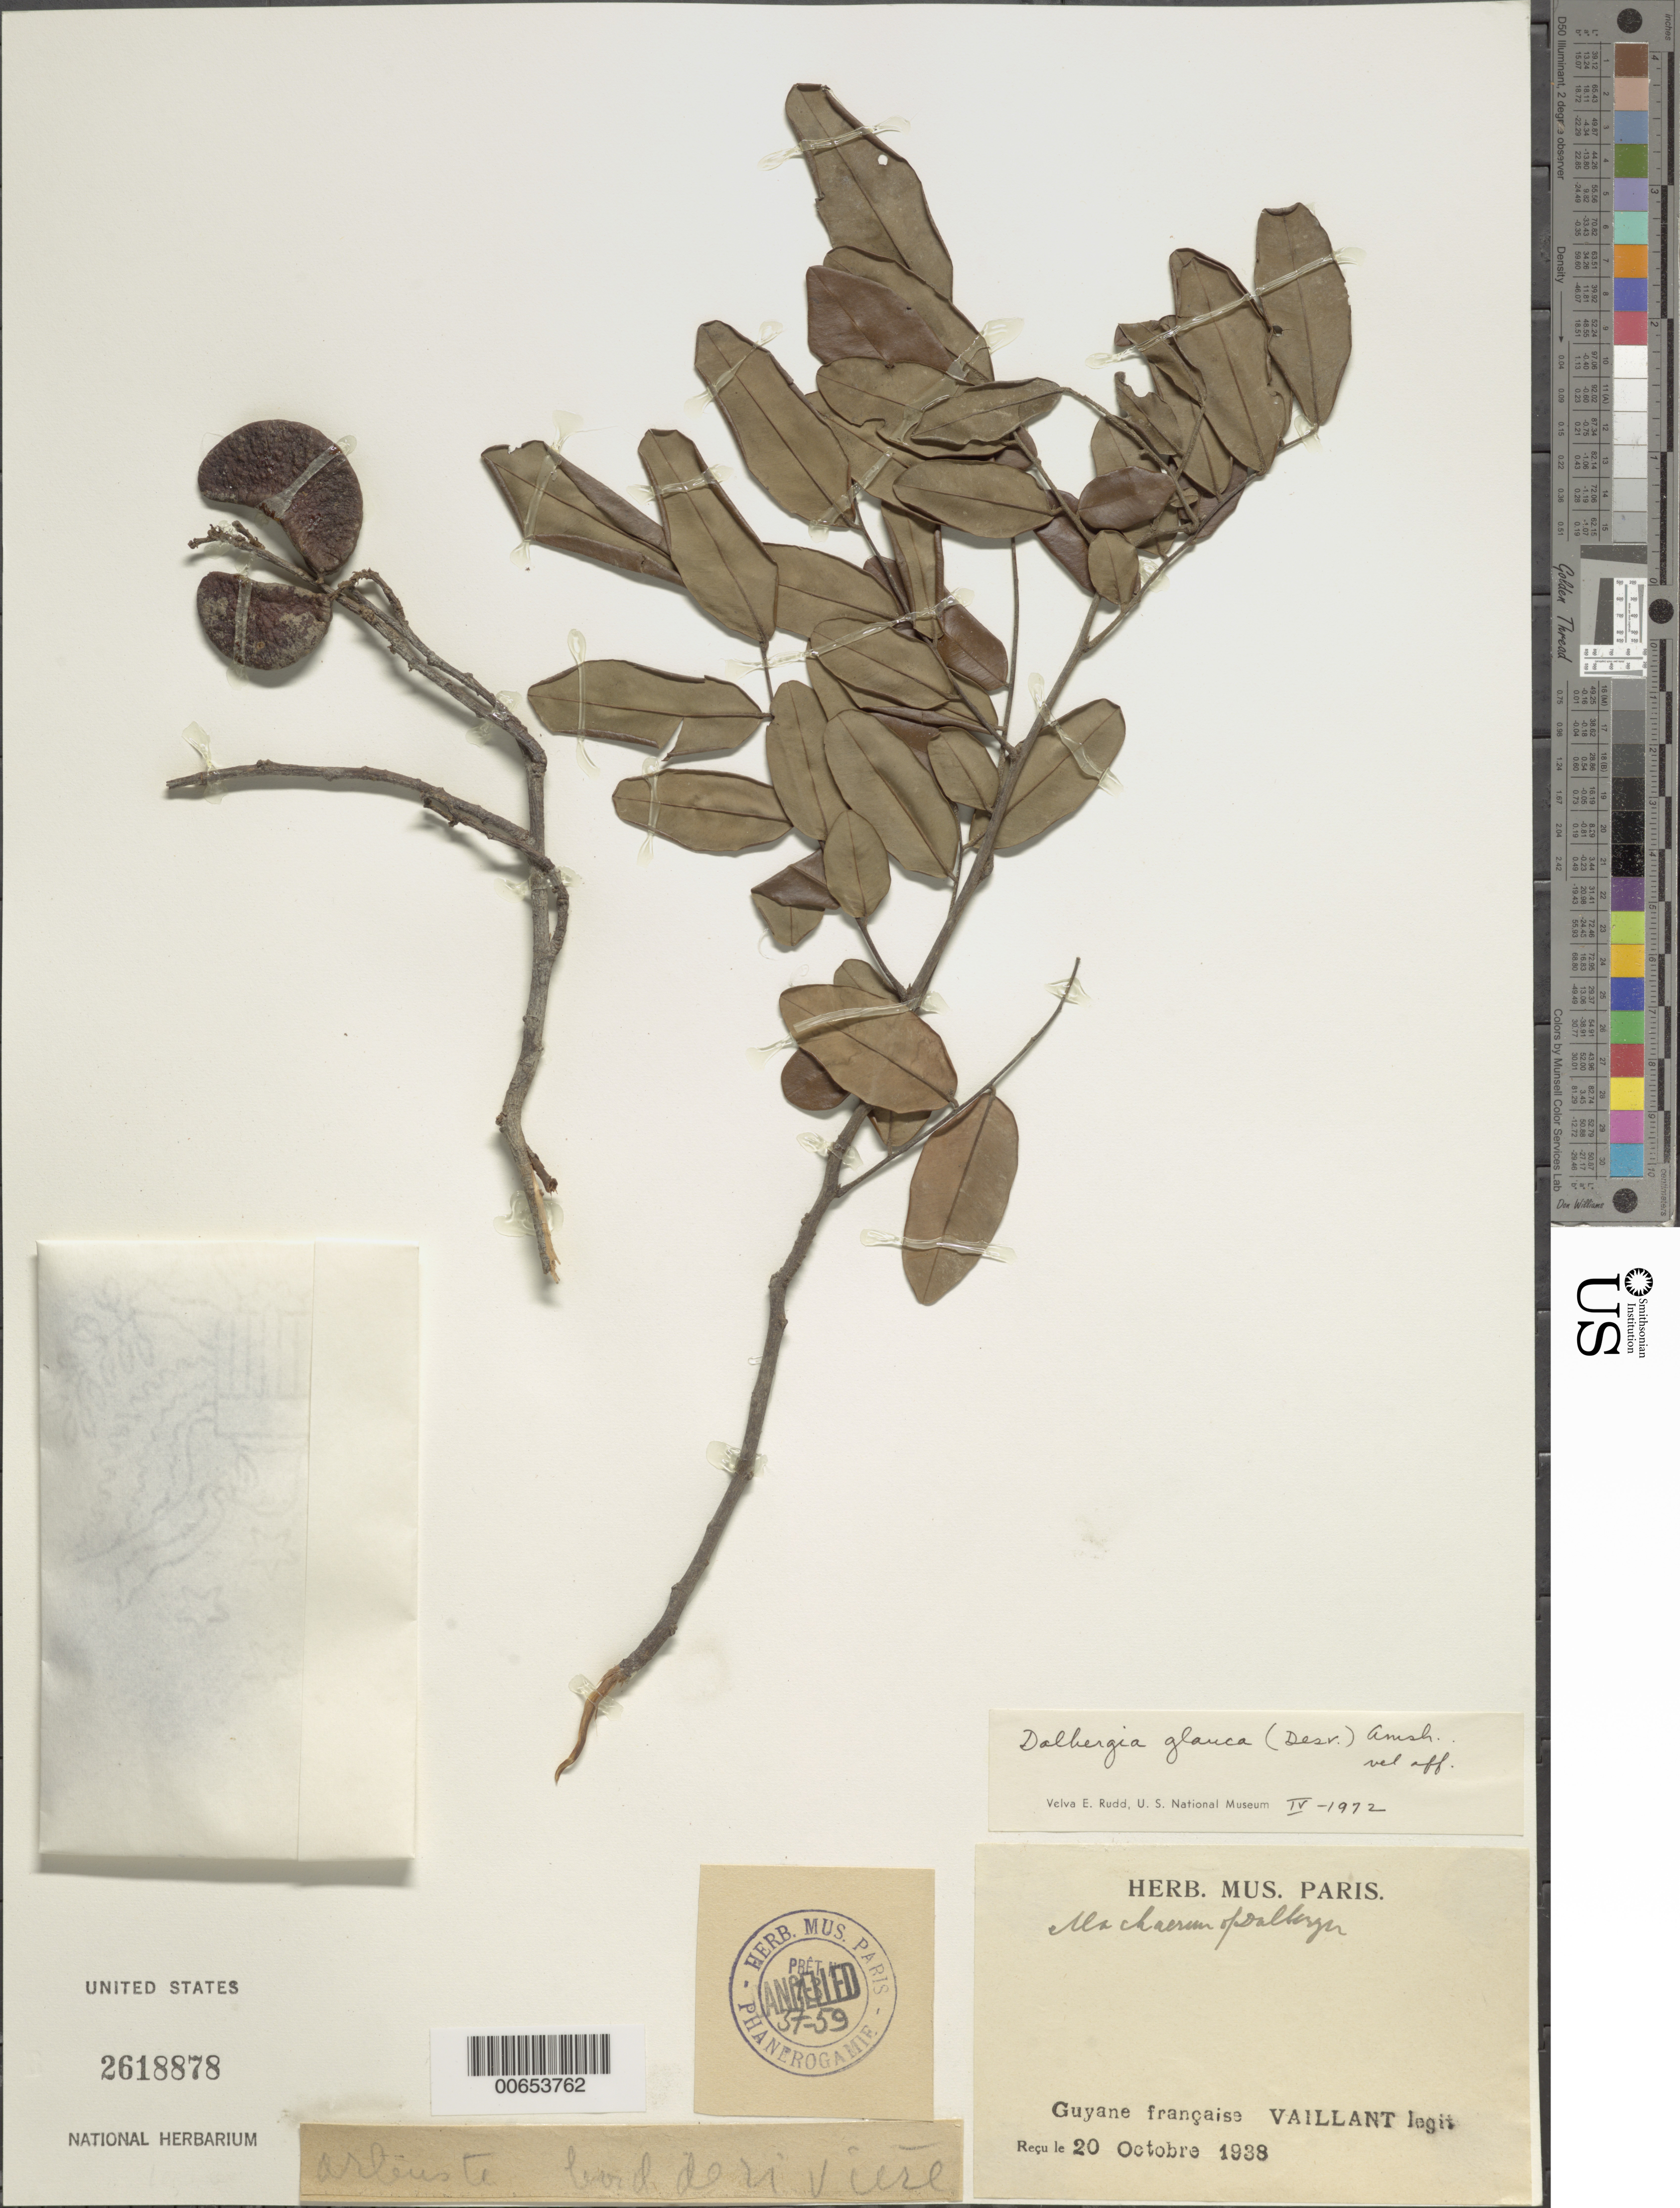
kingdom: Plantae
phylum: Tracheophyta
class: Magnoliopsida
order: Fabales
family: Fabaceae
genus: Dalbergia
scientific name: Dalbergia glauca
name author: (Desv.) Amshoff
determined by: Rudd, V. E.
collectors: S. Vaillant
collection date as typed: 20-Oct-38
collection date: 1938-10-20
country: French Guiana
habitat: Along river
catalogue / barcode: US 2618878